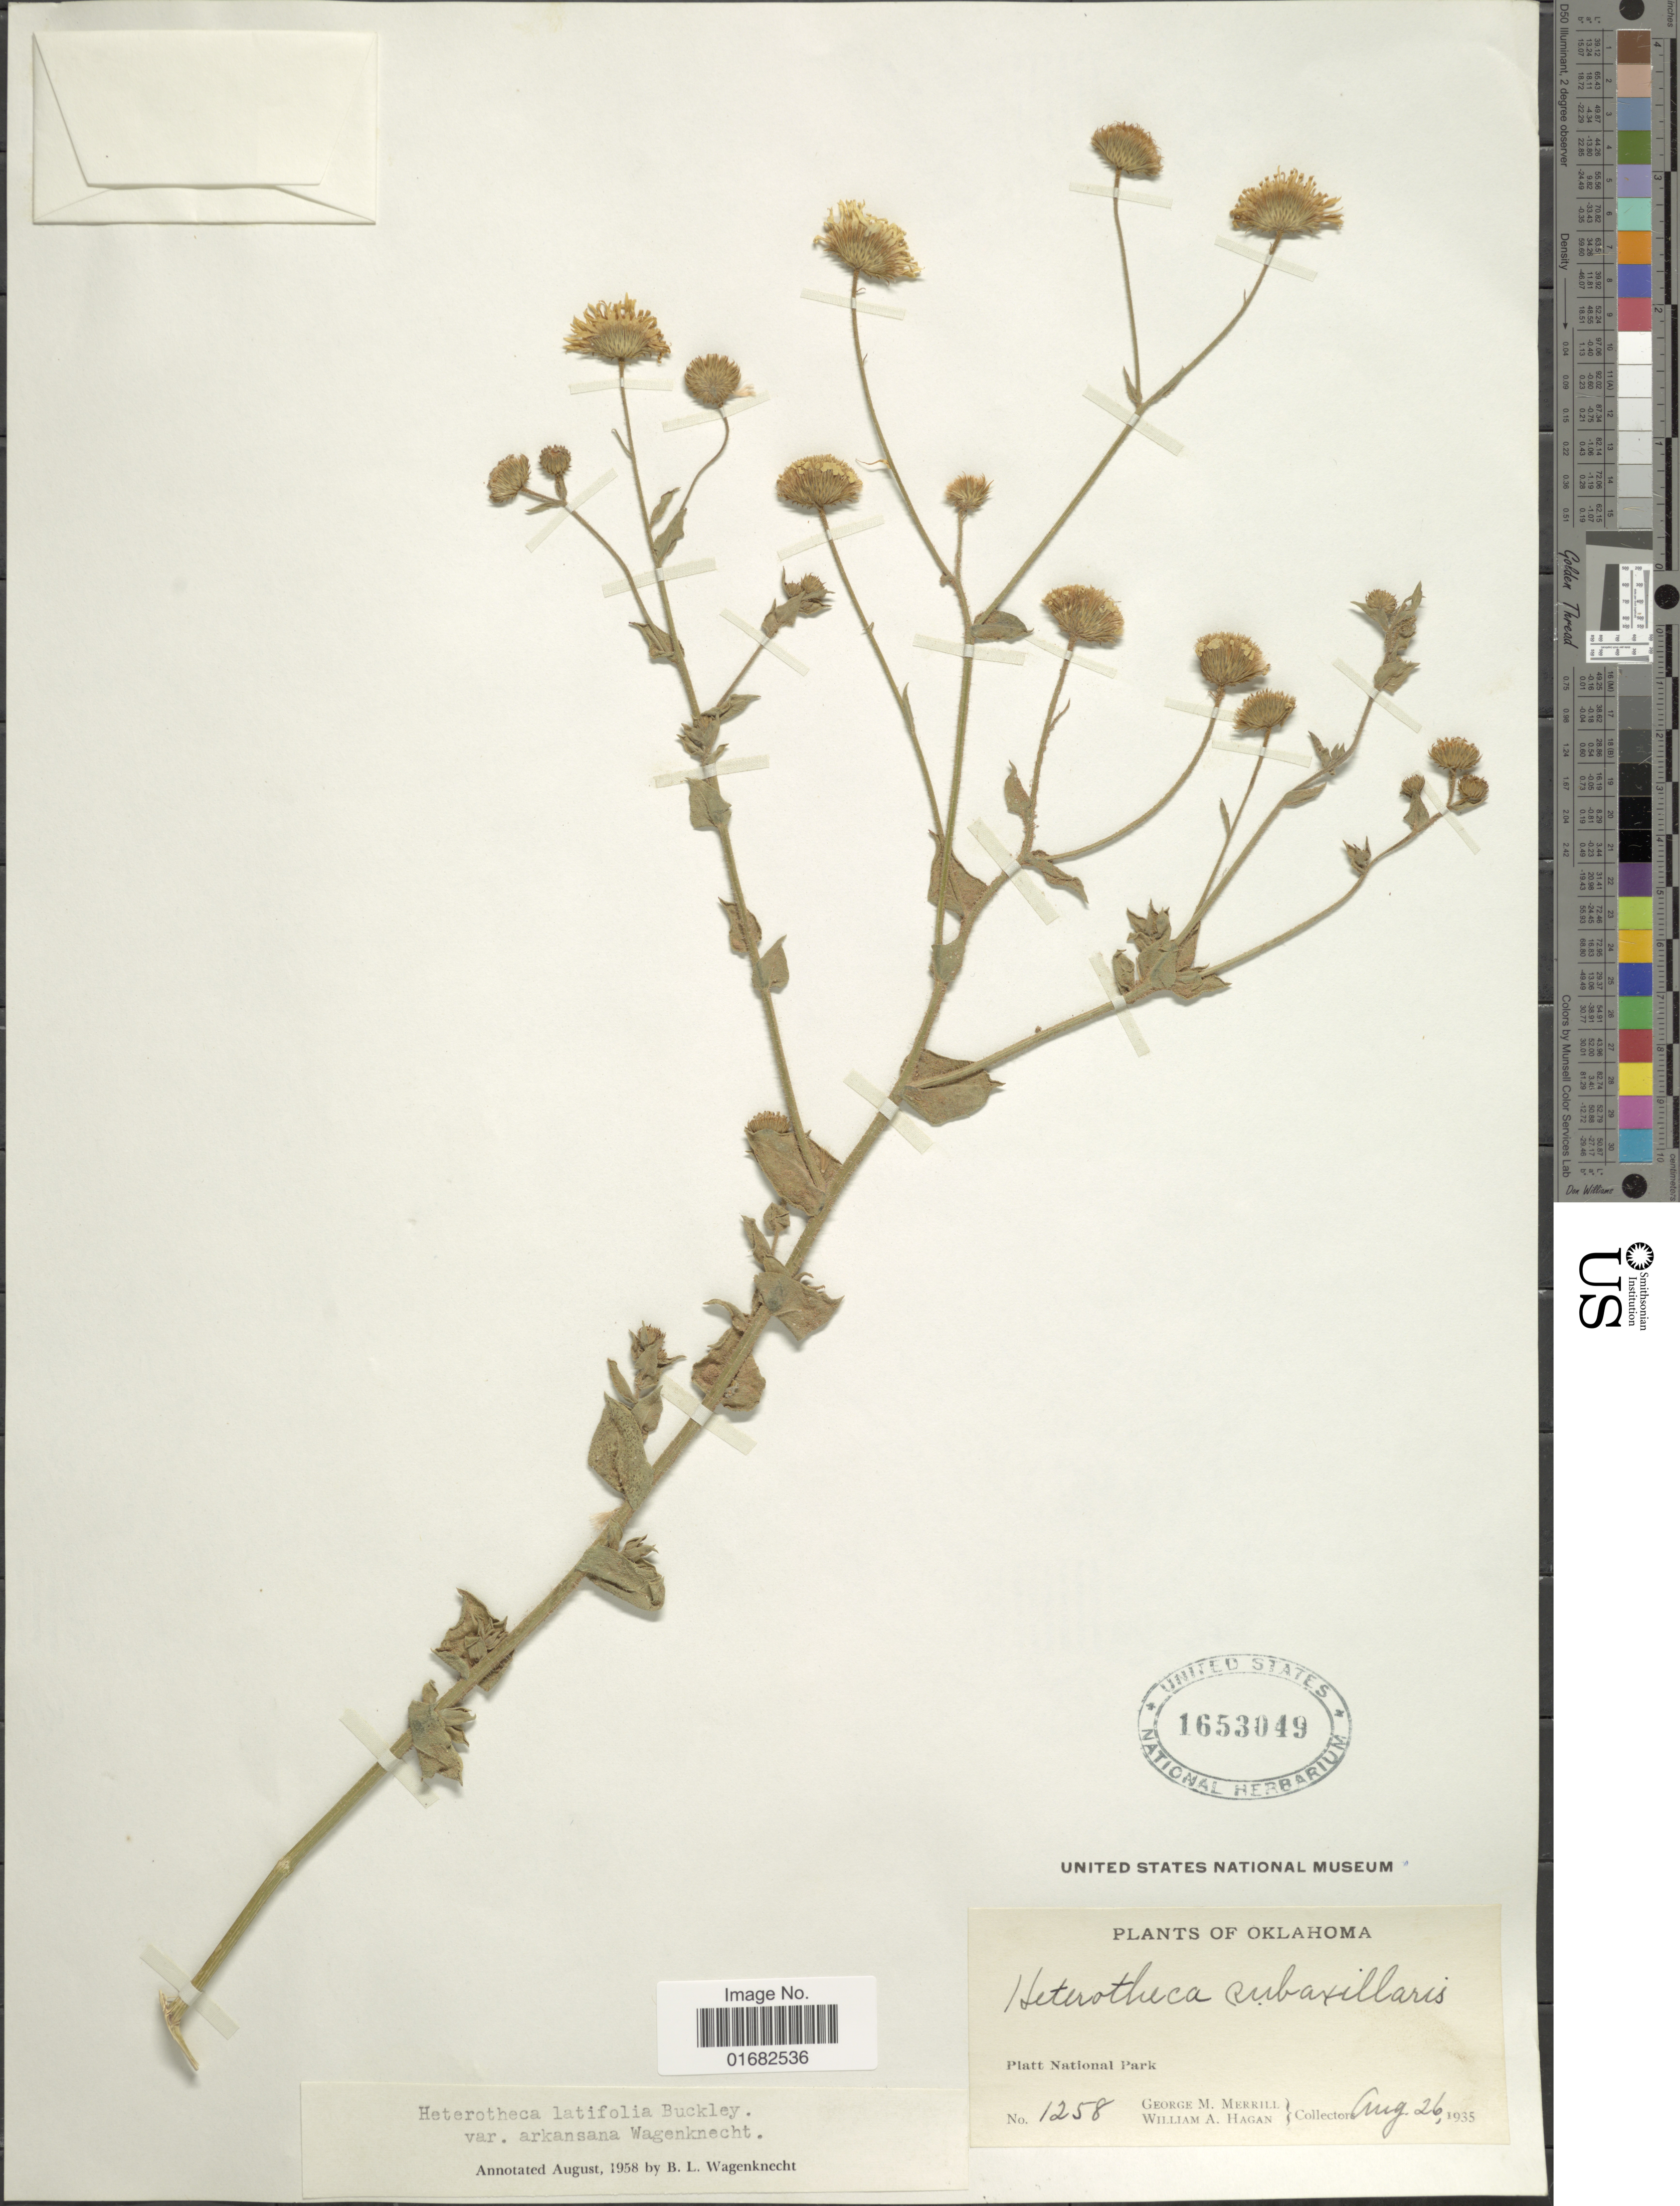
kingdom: Plantae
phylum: Tracheophyta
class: Magnoliopsida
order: Asterales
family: Asteraceae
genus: Heterotheca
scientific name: Heterotheca latifolia var. arkansana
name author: B. Wagenkn.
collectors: G. M. Merrill & W. Hagan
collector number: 1258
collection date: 1935-08-26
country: United States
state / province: Oklahoma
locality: Platt National Park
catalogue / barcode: US 1653049